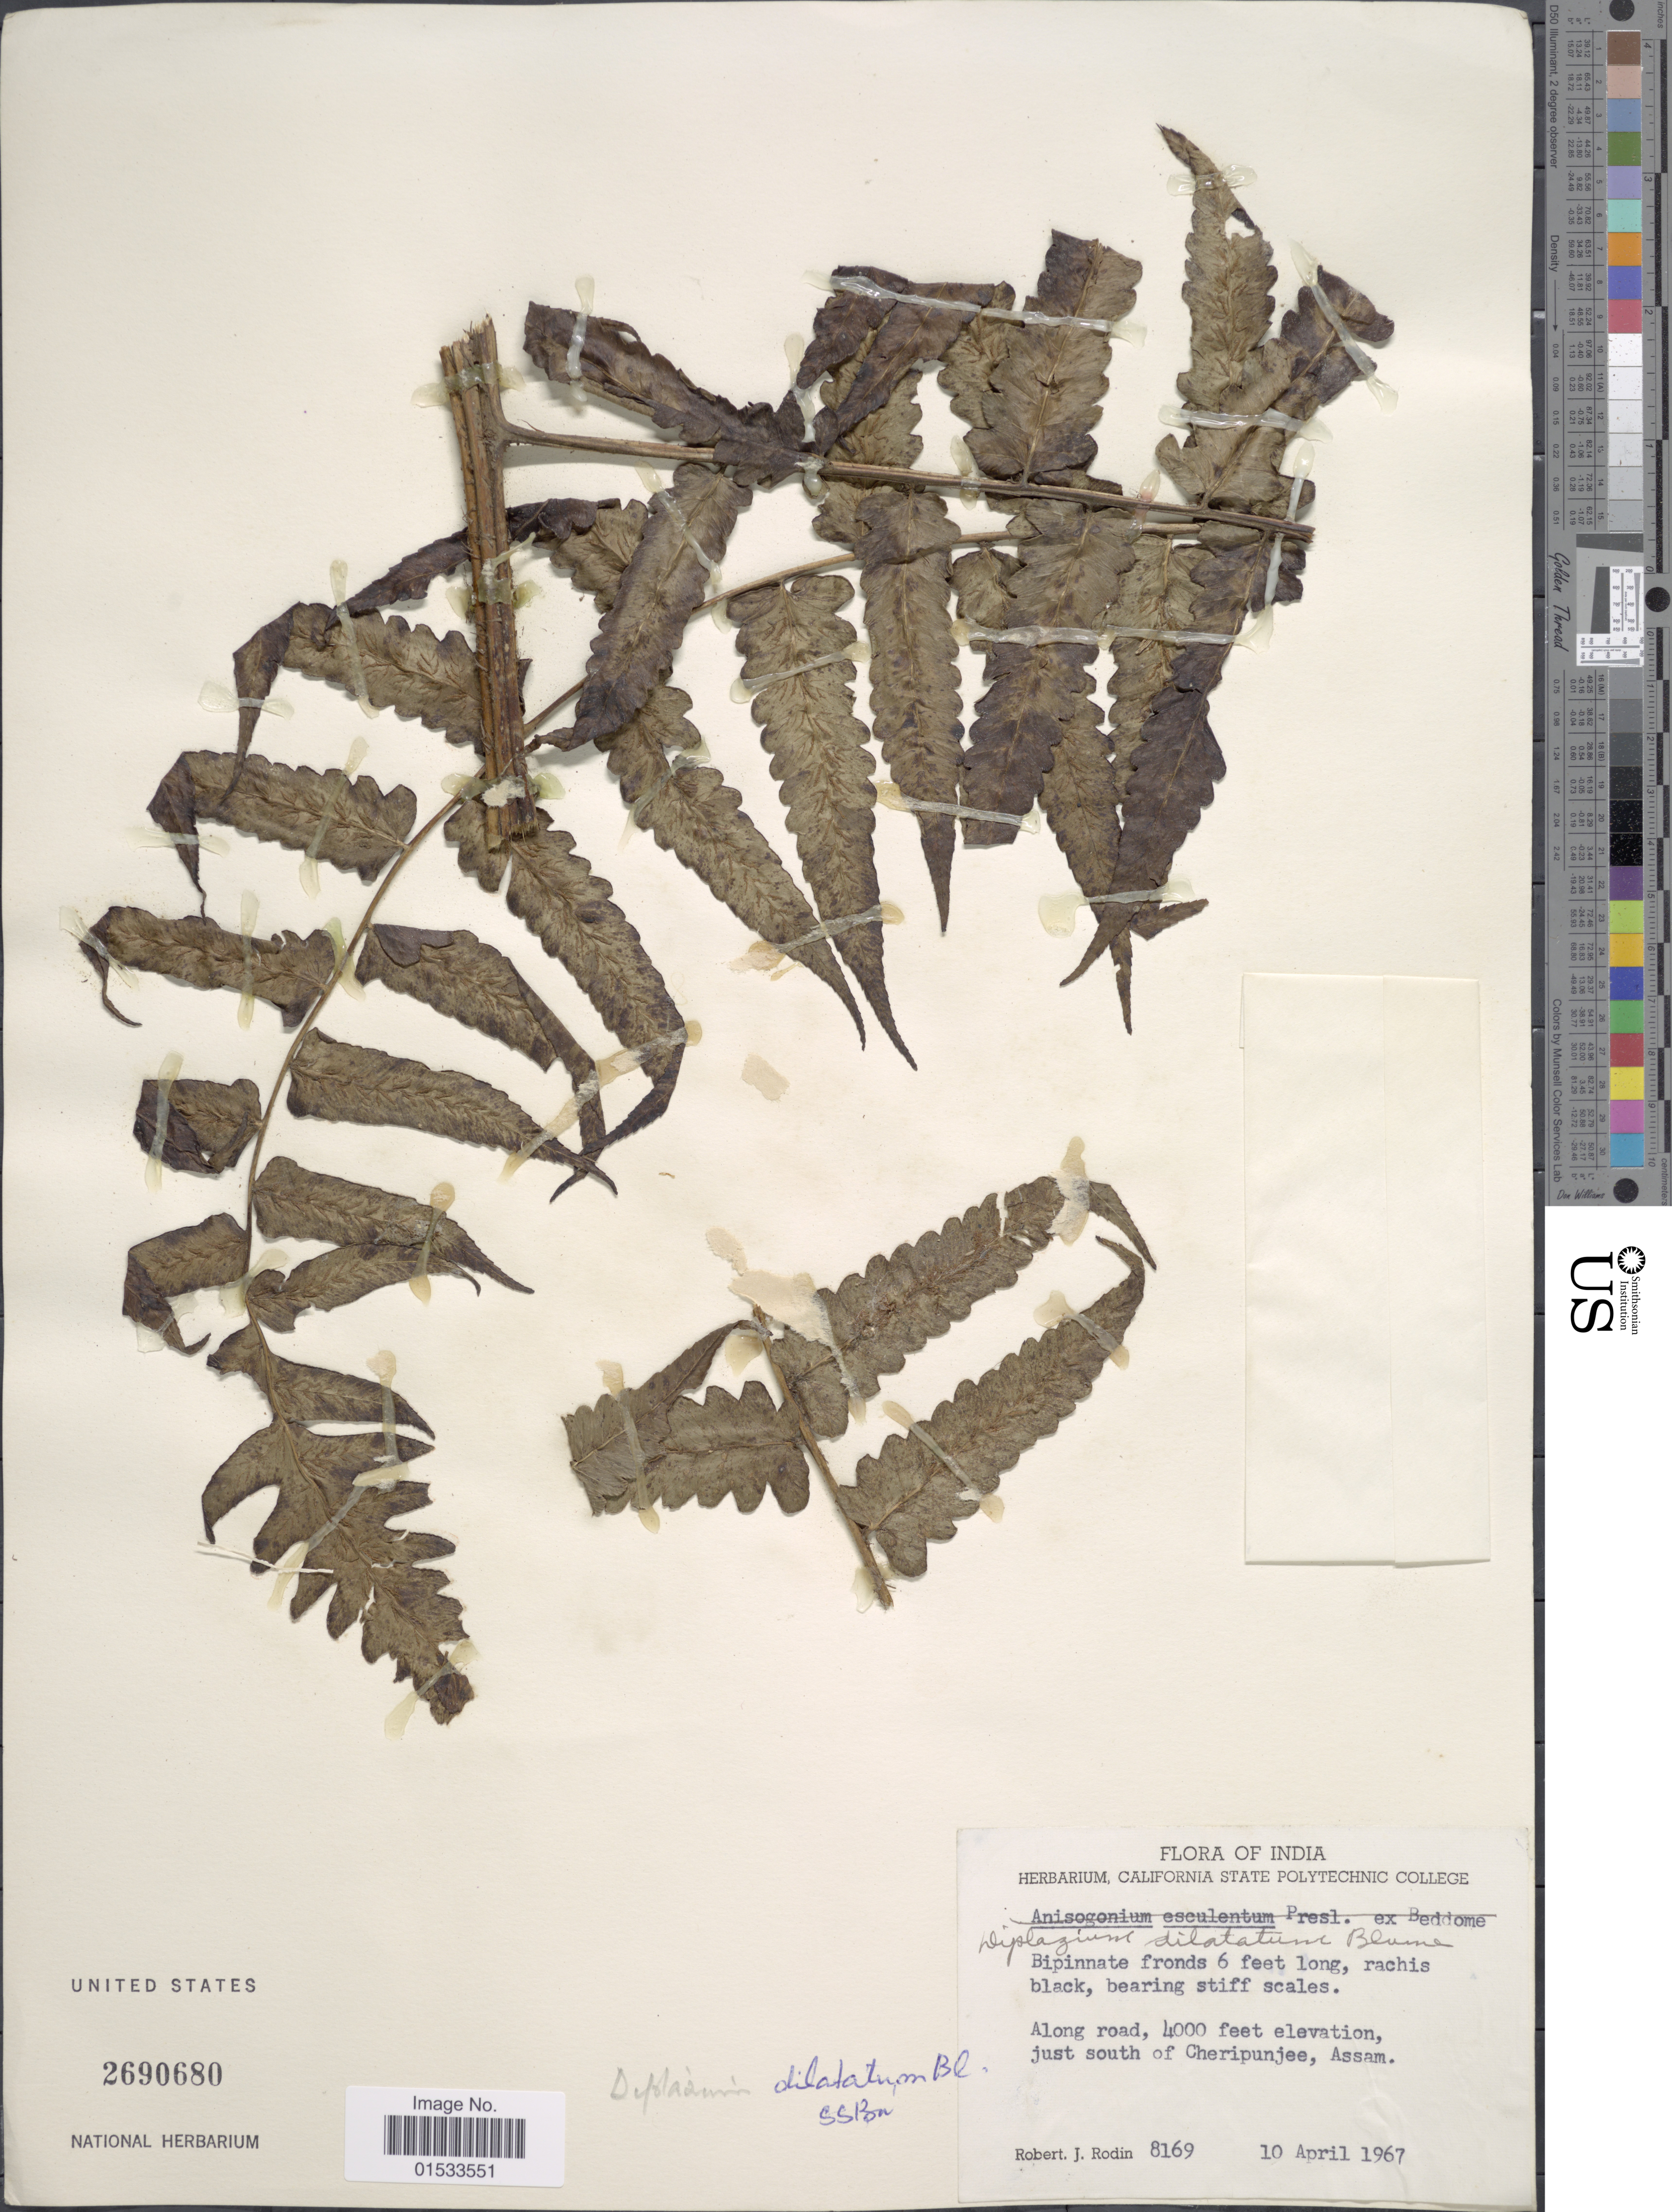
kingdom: Plantae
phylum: Tracheophyta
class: Polypodiopsida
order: Polypodiales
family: Athyriaceae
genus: Diplazium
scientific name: Diplazium dilatatum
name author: Blume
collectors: R. J. Rodin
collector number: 8169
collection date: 1967-04-10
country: India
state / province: Assam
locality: India, along road, just south of Cheripunjee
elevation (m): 1219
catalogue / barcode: US 2690680